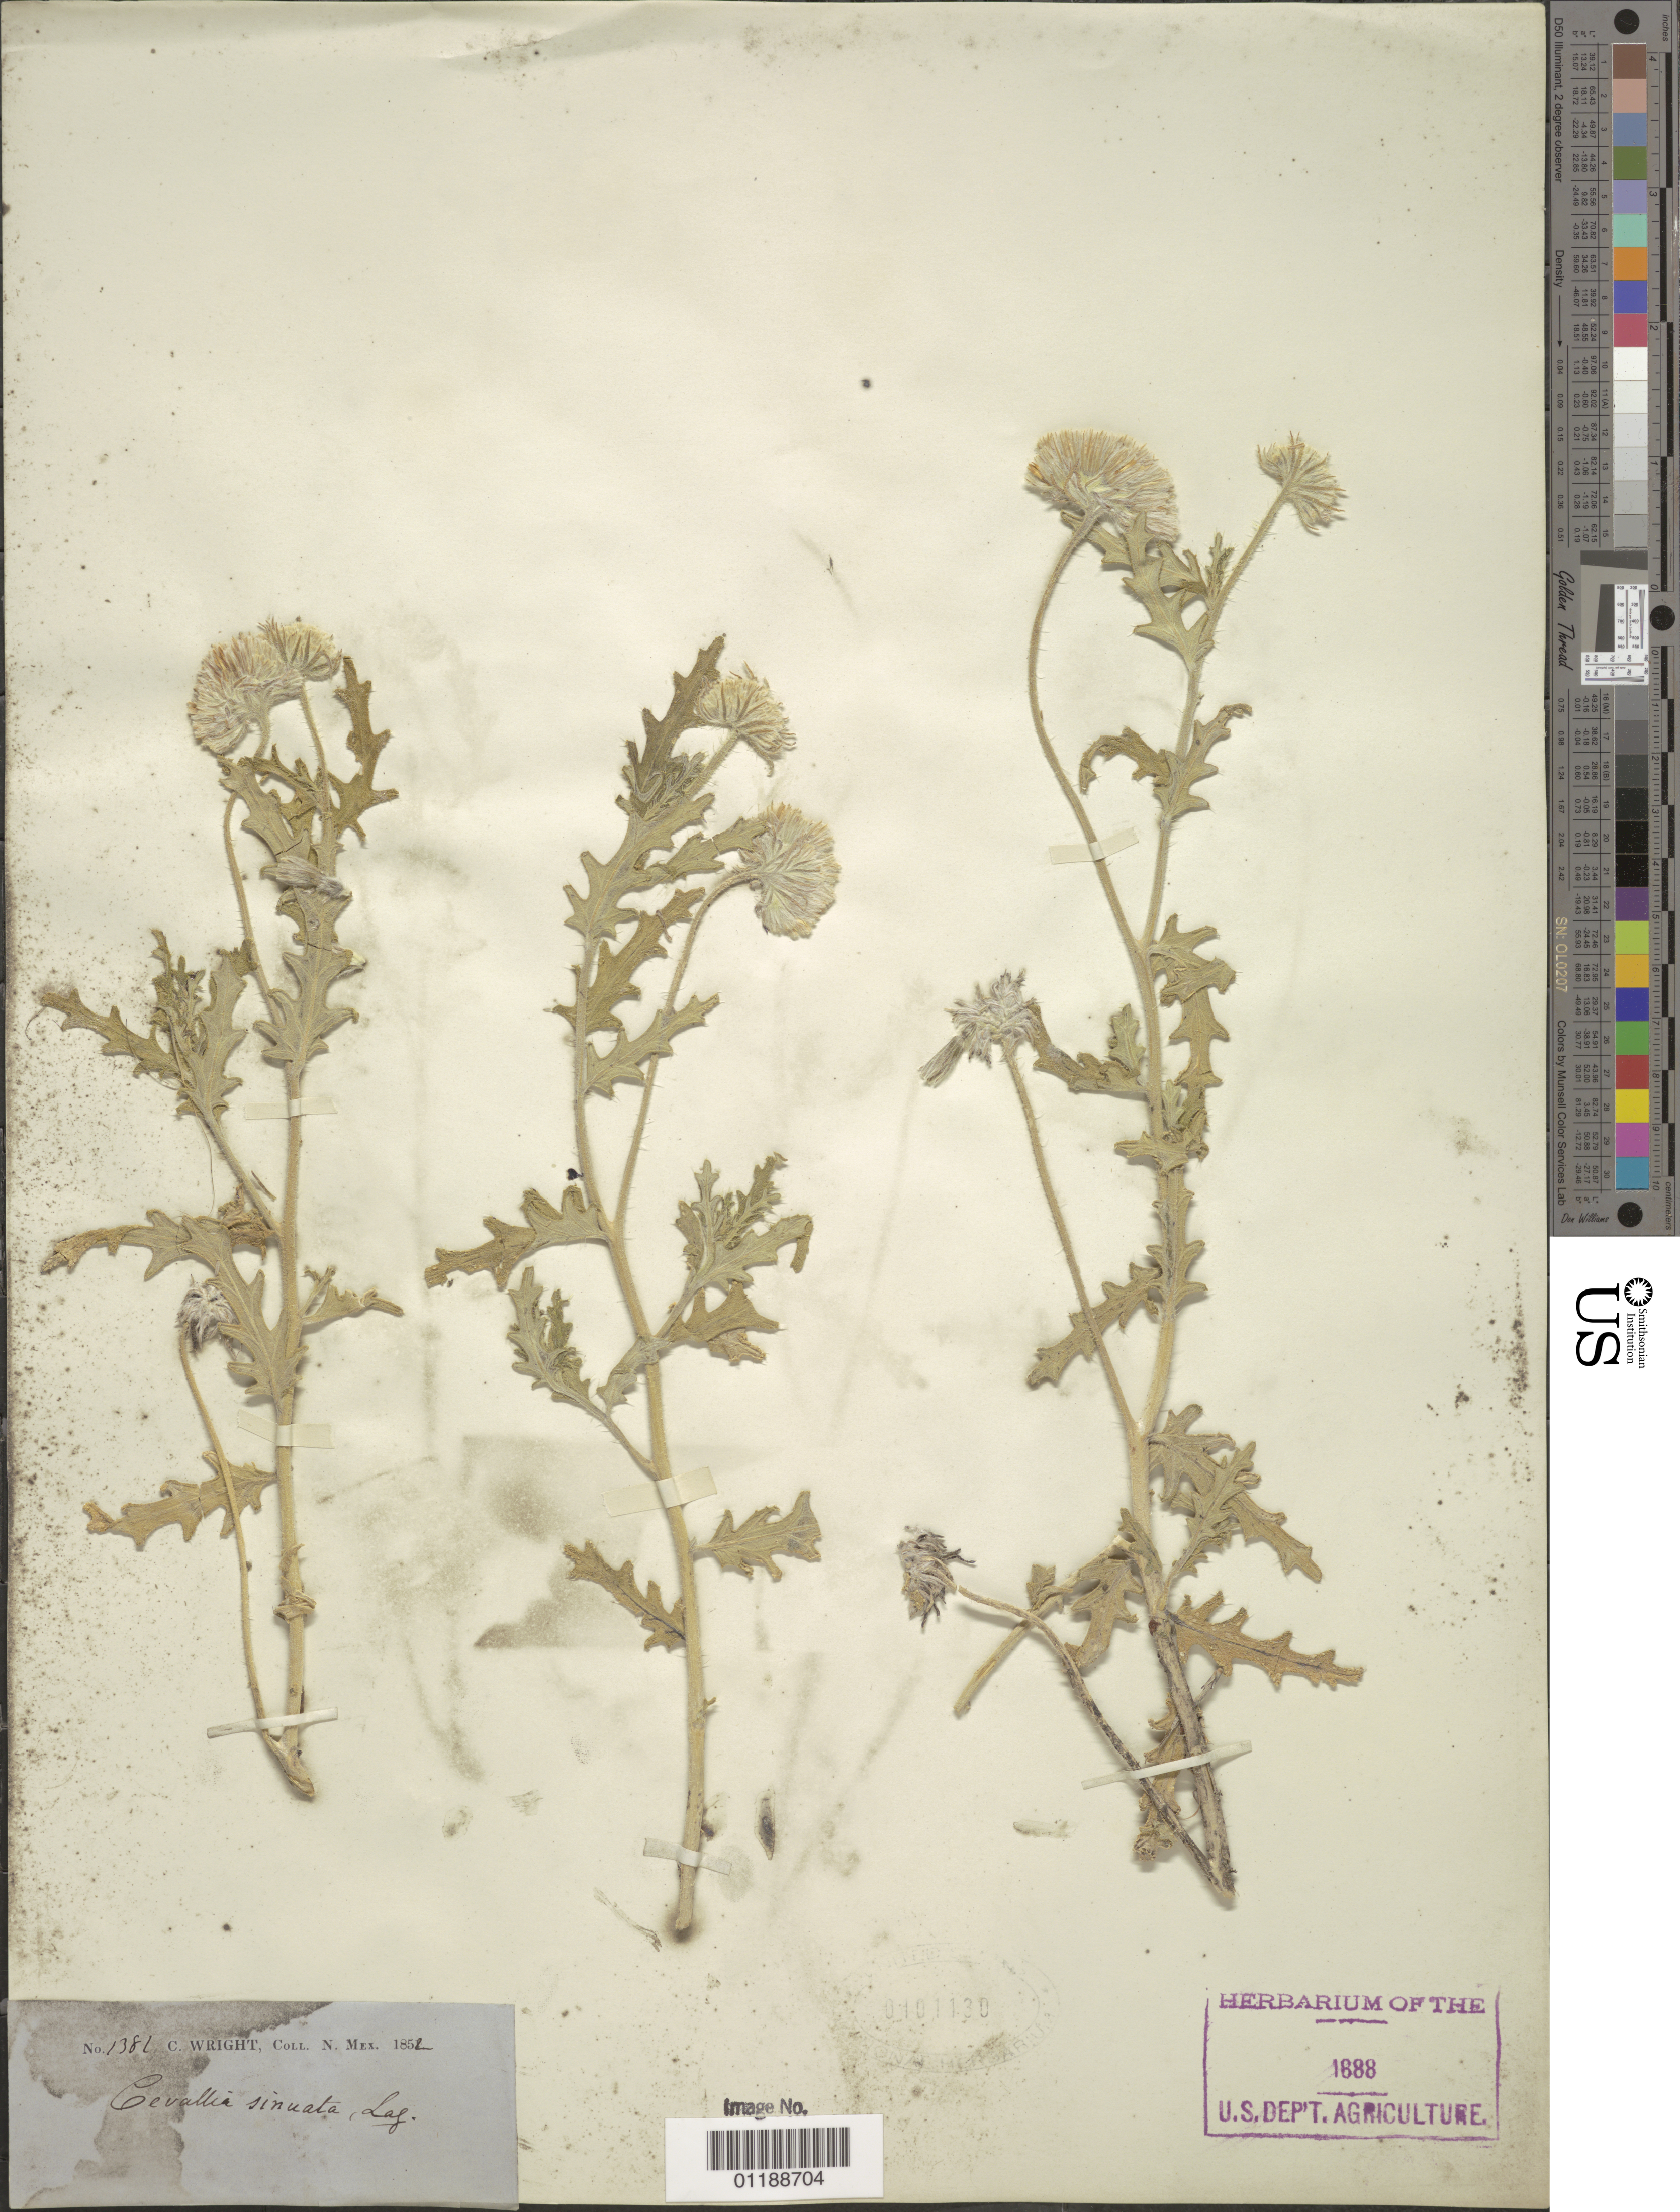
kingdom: Plantae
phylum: Tracheophyta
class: Magnoliopsida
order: Cornales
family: Loasaceae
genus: Cevallia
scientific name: Cevallia sinuata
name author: Lag.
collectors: C. Wright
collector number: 1381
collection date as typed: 1852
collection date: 1852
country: United States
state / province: New Mexico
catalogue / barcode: US 101130